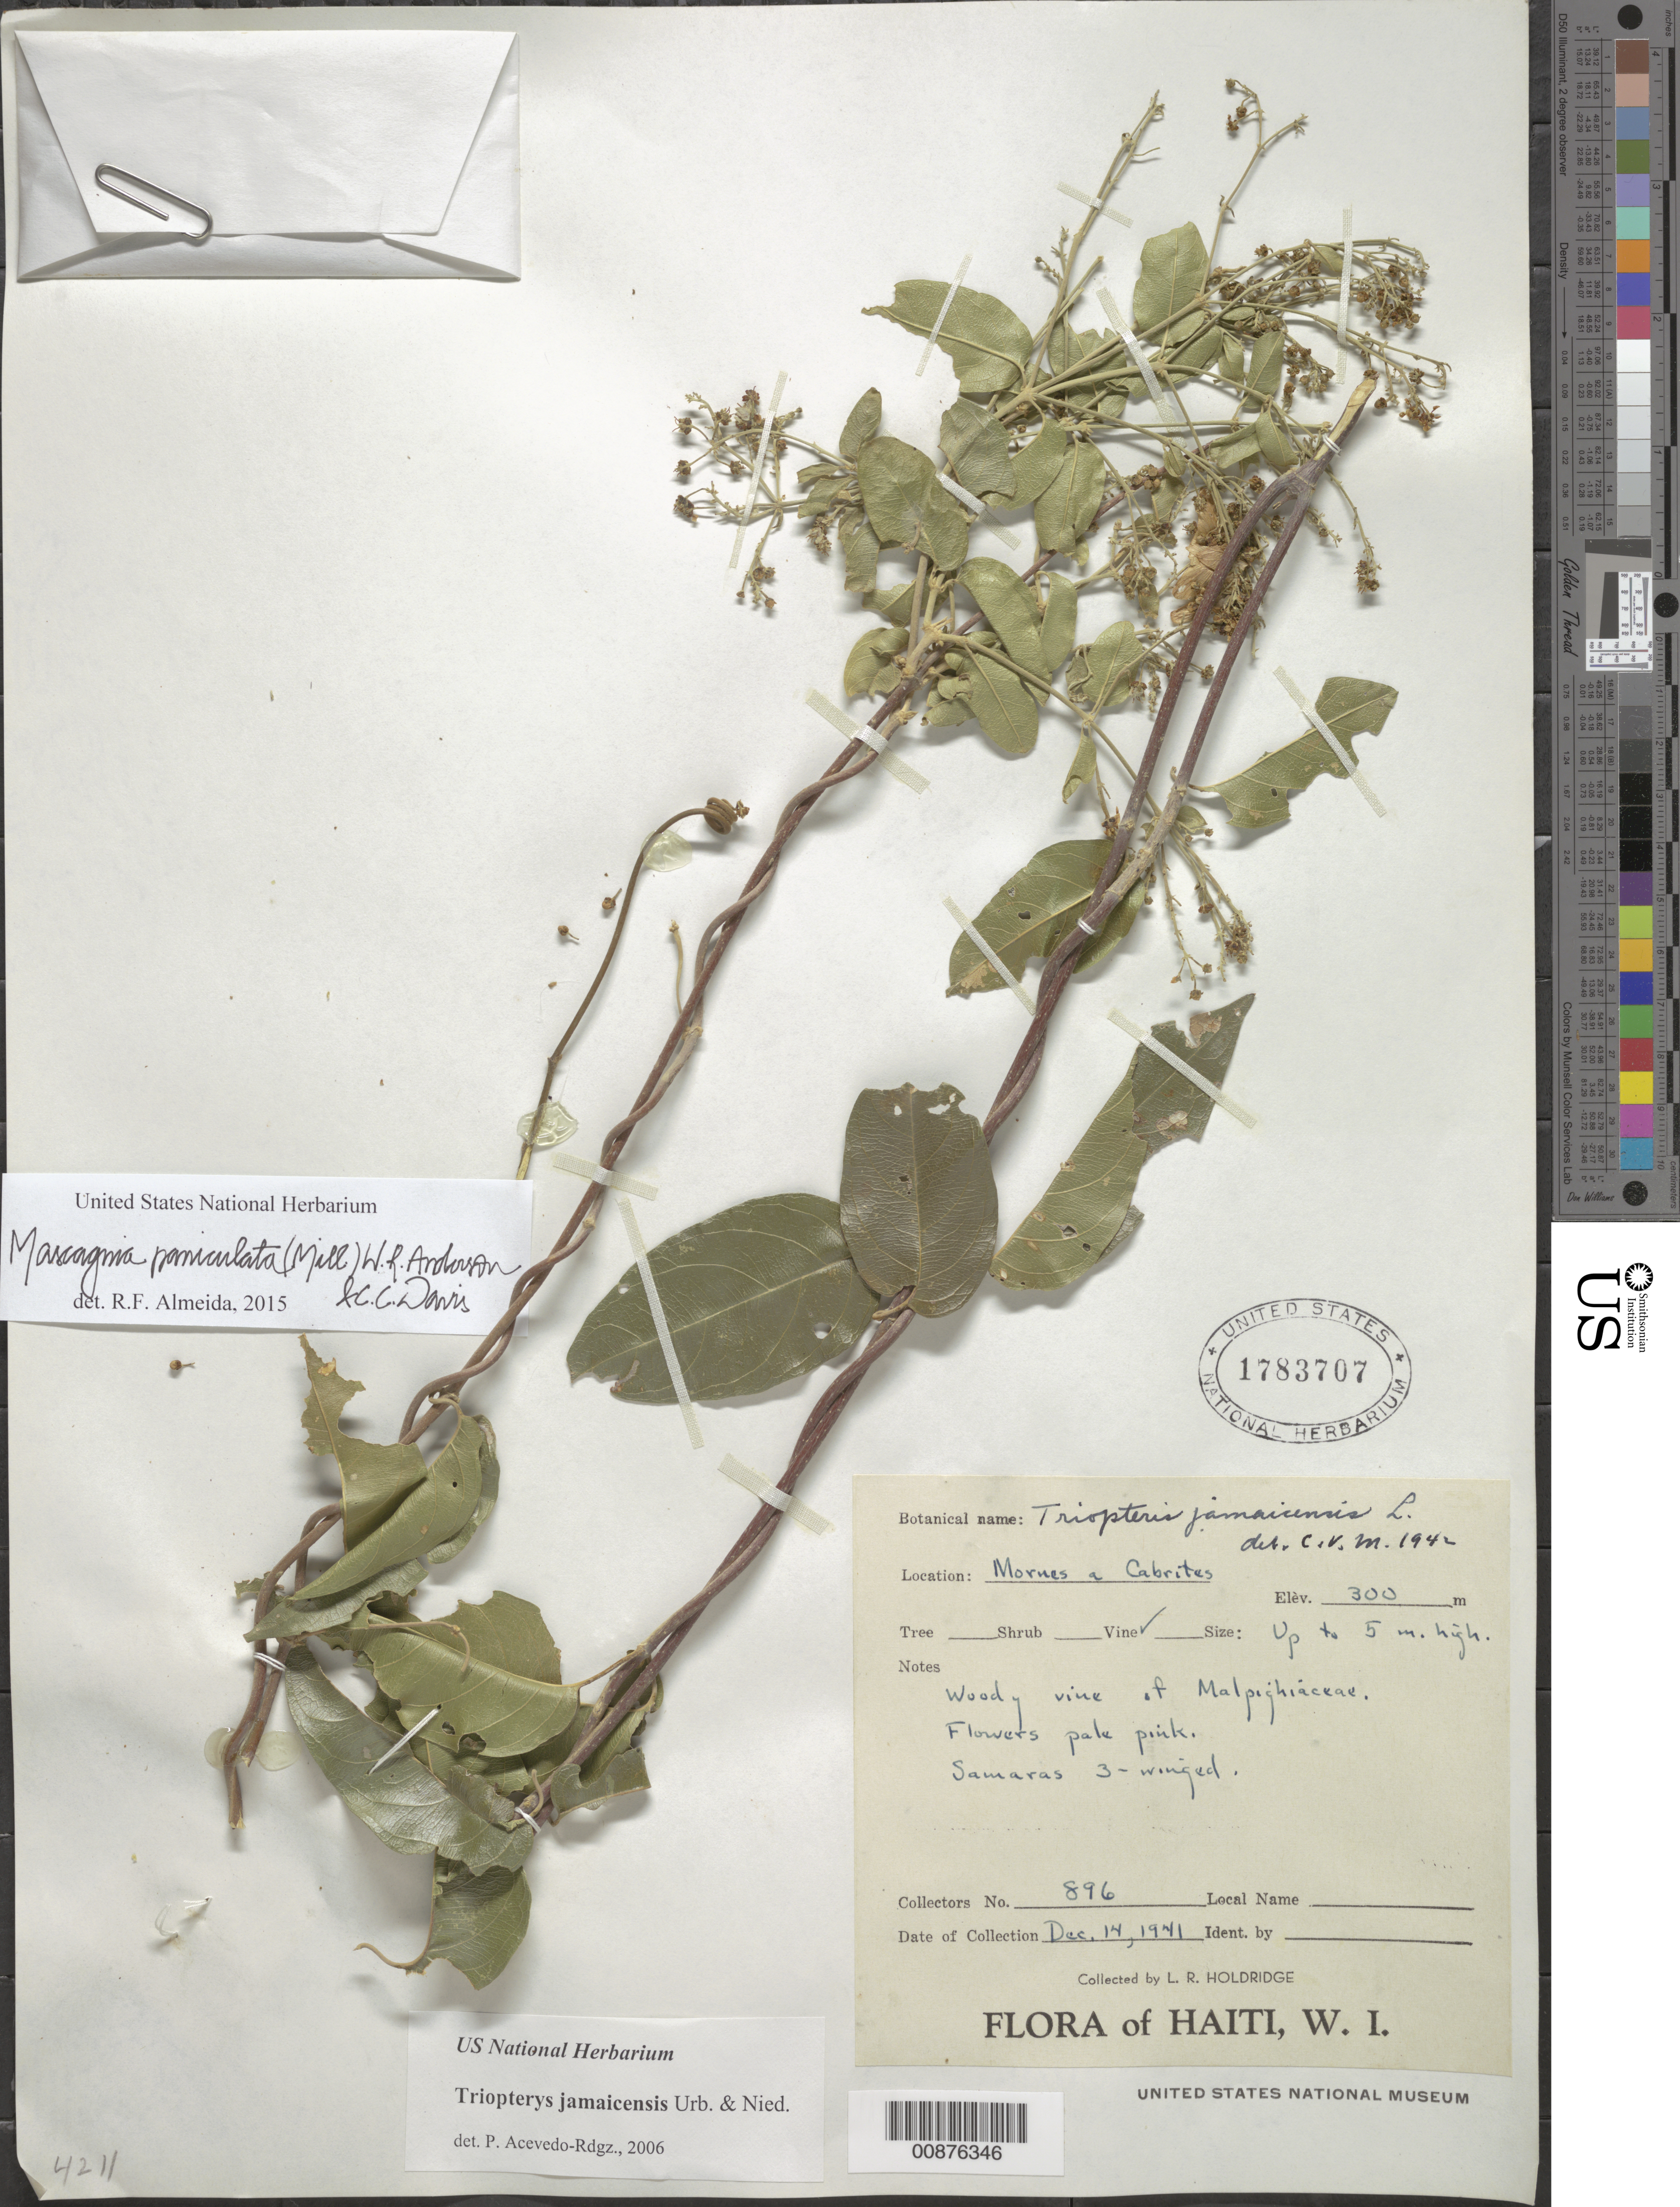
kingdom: Plantae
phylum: Tracheophyta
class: Magnoliopsida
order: Malpighiales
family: Malpighiaceae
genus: Mascagnia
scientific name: Mascagnia paniculata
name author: (Mill.) W.R. Anderson & C. Davis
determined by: De Almeida, R. F., (HUEFS), Universidade Estadual de Feira de Santana (BRAZIL)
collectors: L. Holdridge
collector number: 896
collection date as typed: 14 Dec 1941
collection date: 1941-12-14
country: Haiti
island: Hispaniola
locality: Mornes a Cabrits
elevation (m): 300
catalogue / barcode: US 1783707